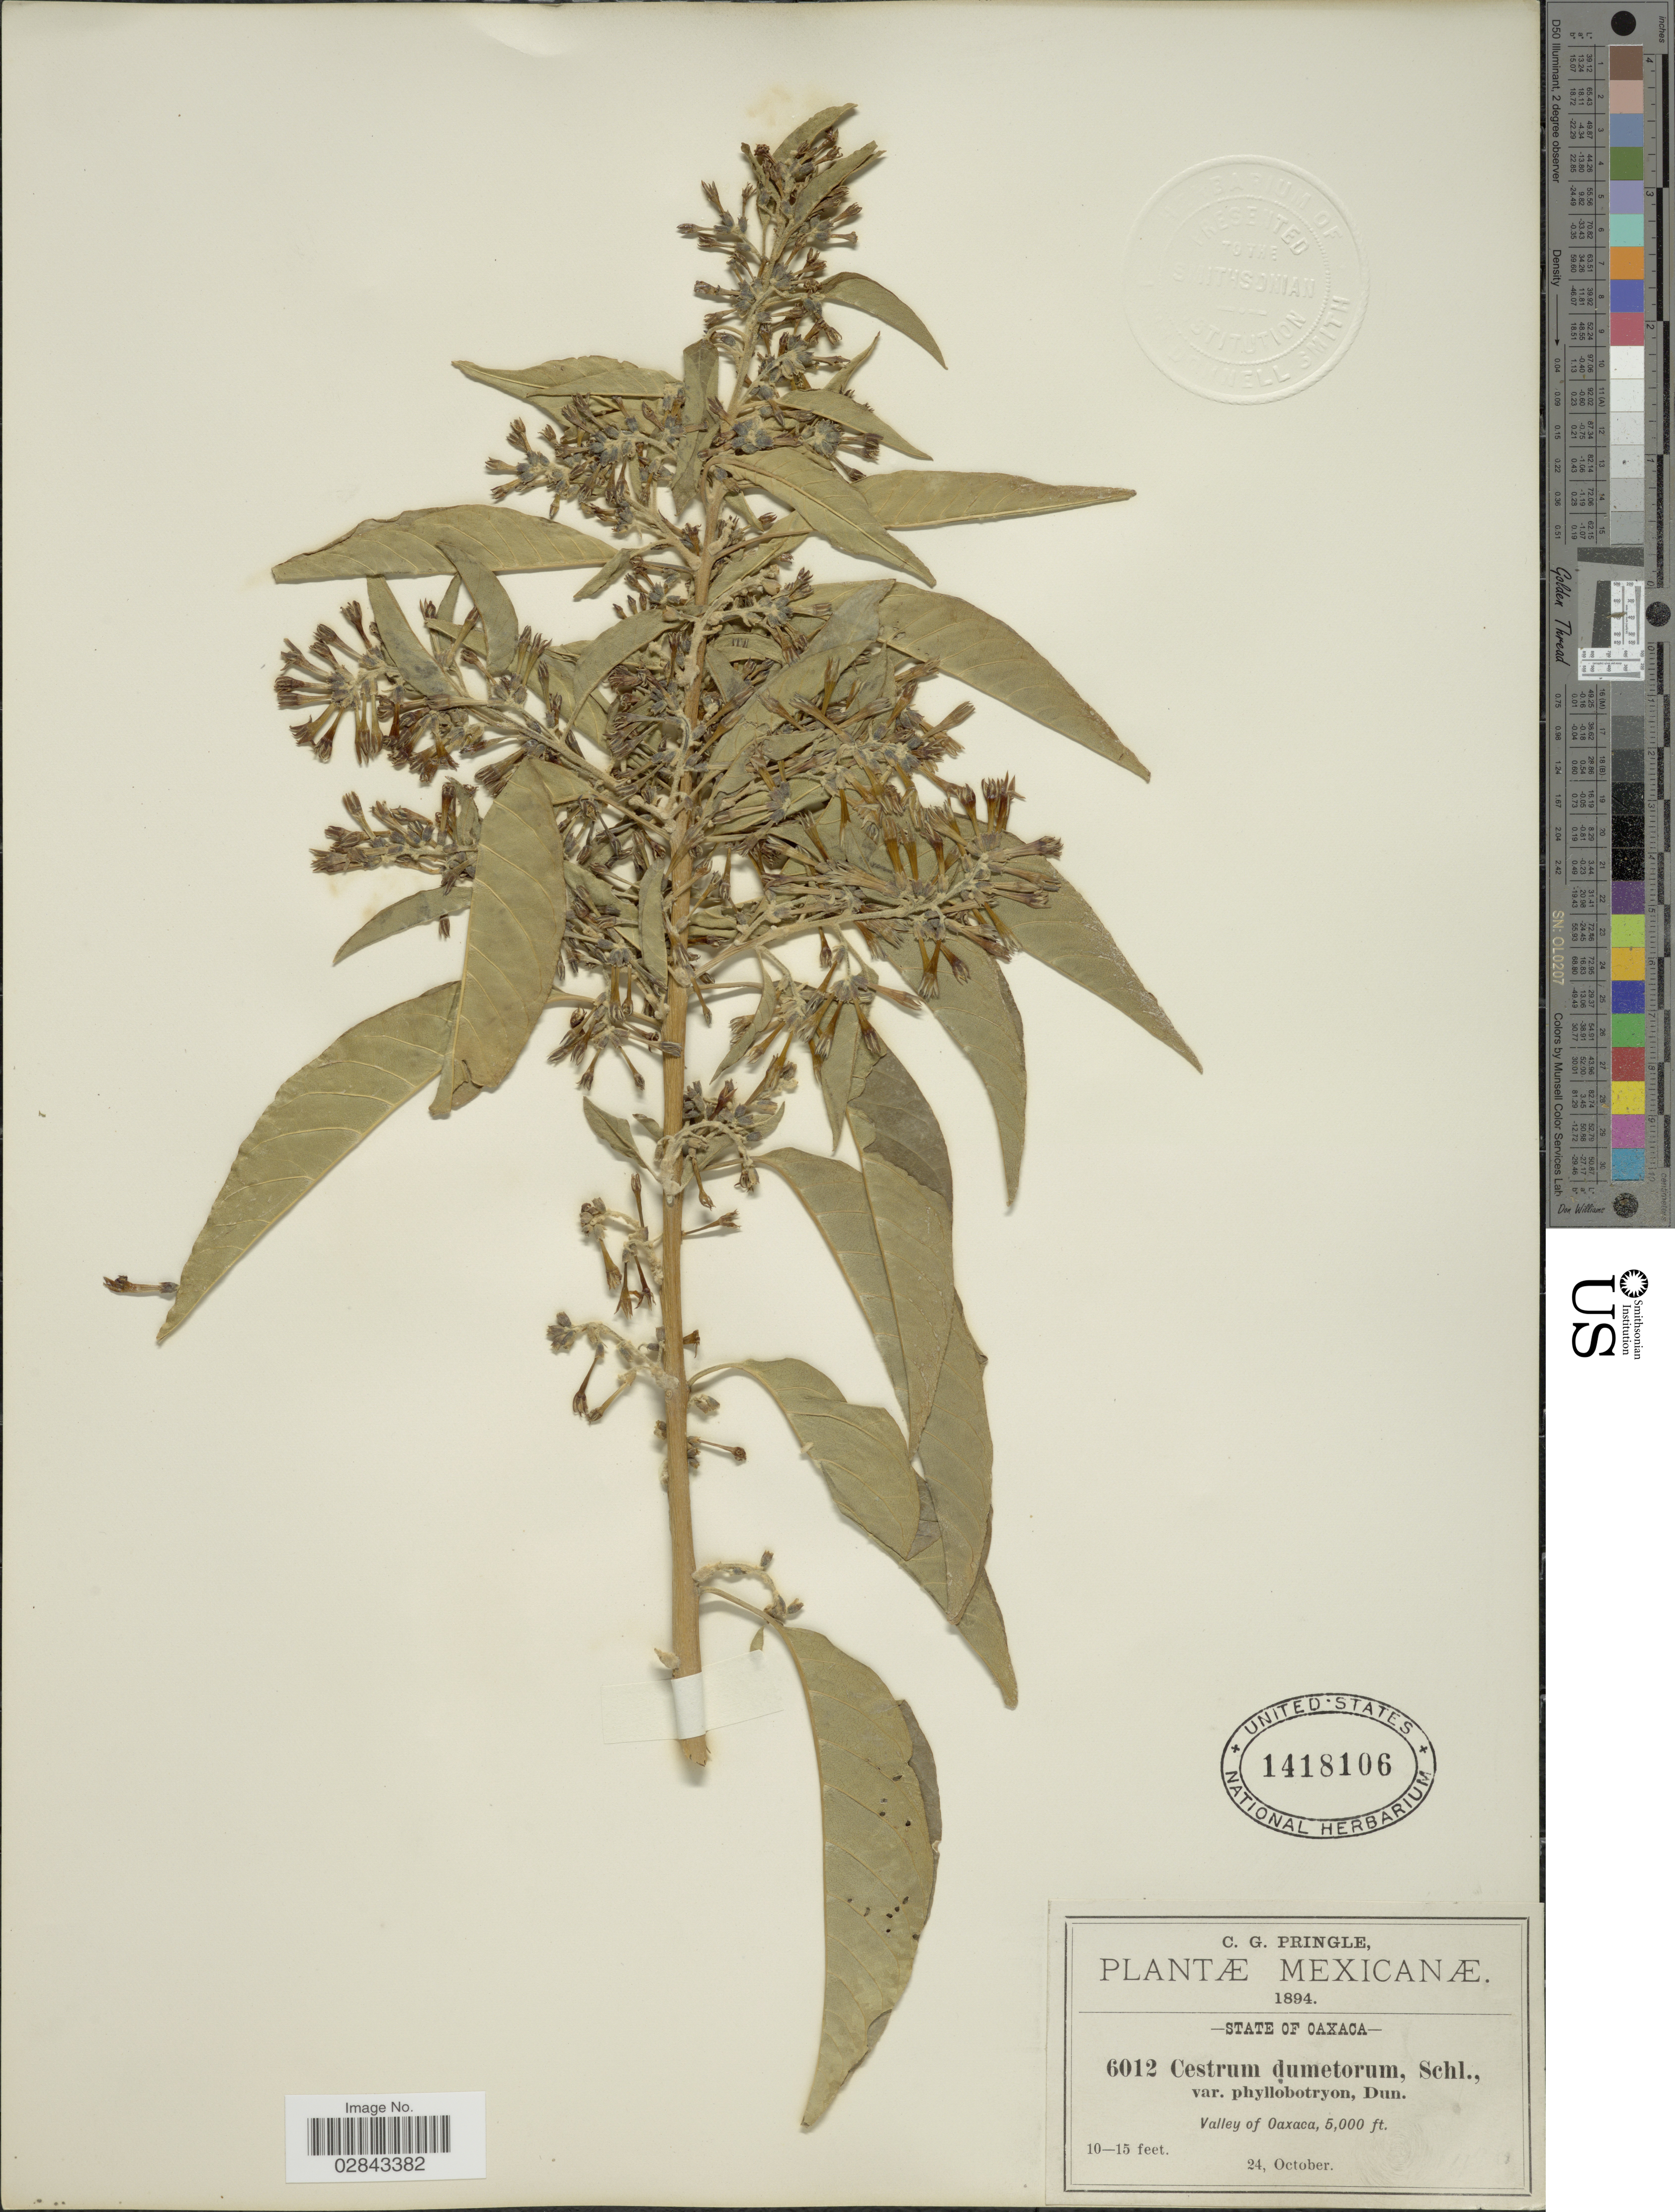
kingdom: Plantae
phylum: Tracheophyta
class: Magnoliopsida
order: Solanales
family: Solanaceae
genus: Cestrum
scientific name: Cestrum dumetorum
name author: Schltdl.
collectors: C. G. Pringle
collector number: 6012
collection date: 1894-10-24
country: Mexico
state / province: Oaxaca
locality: Valley of Oaxaca.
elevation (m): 1524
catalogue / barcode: US 1418106